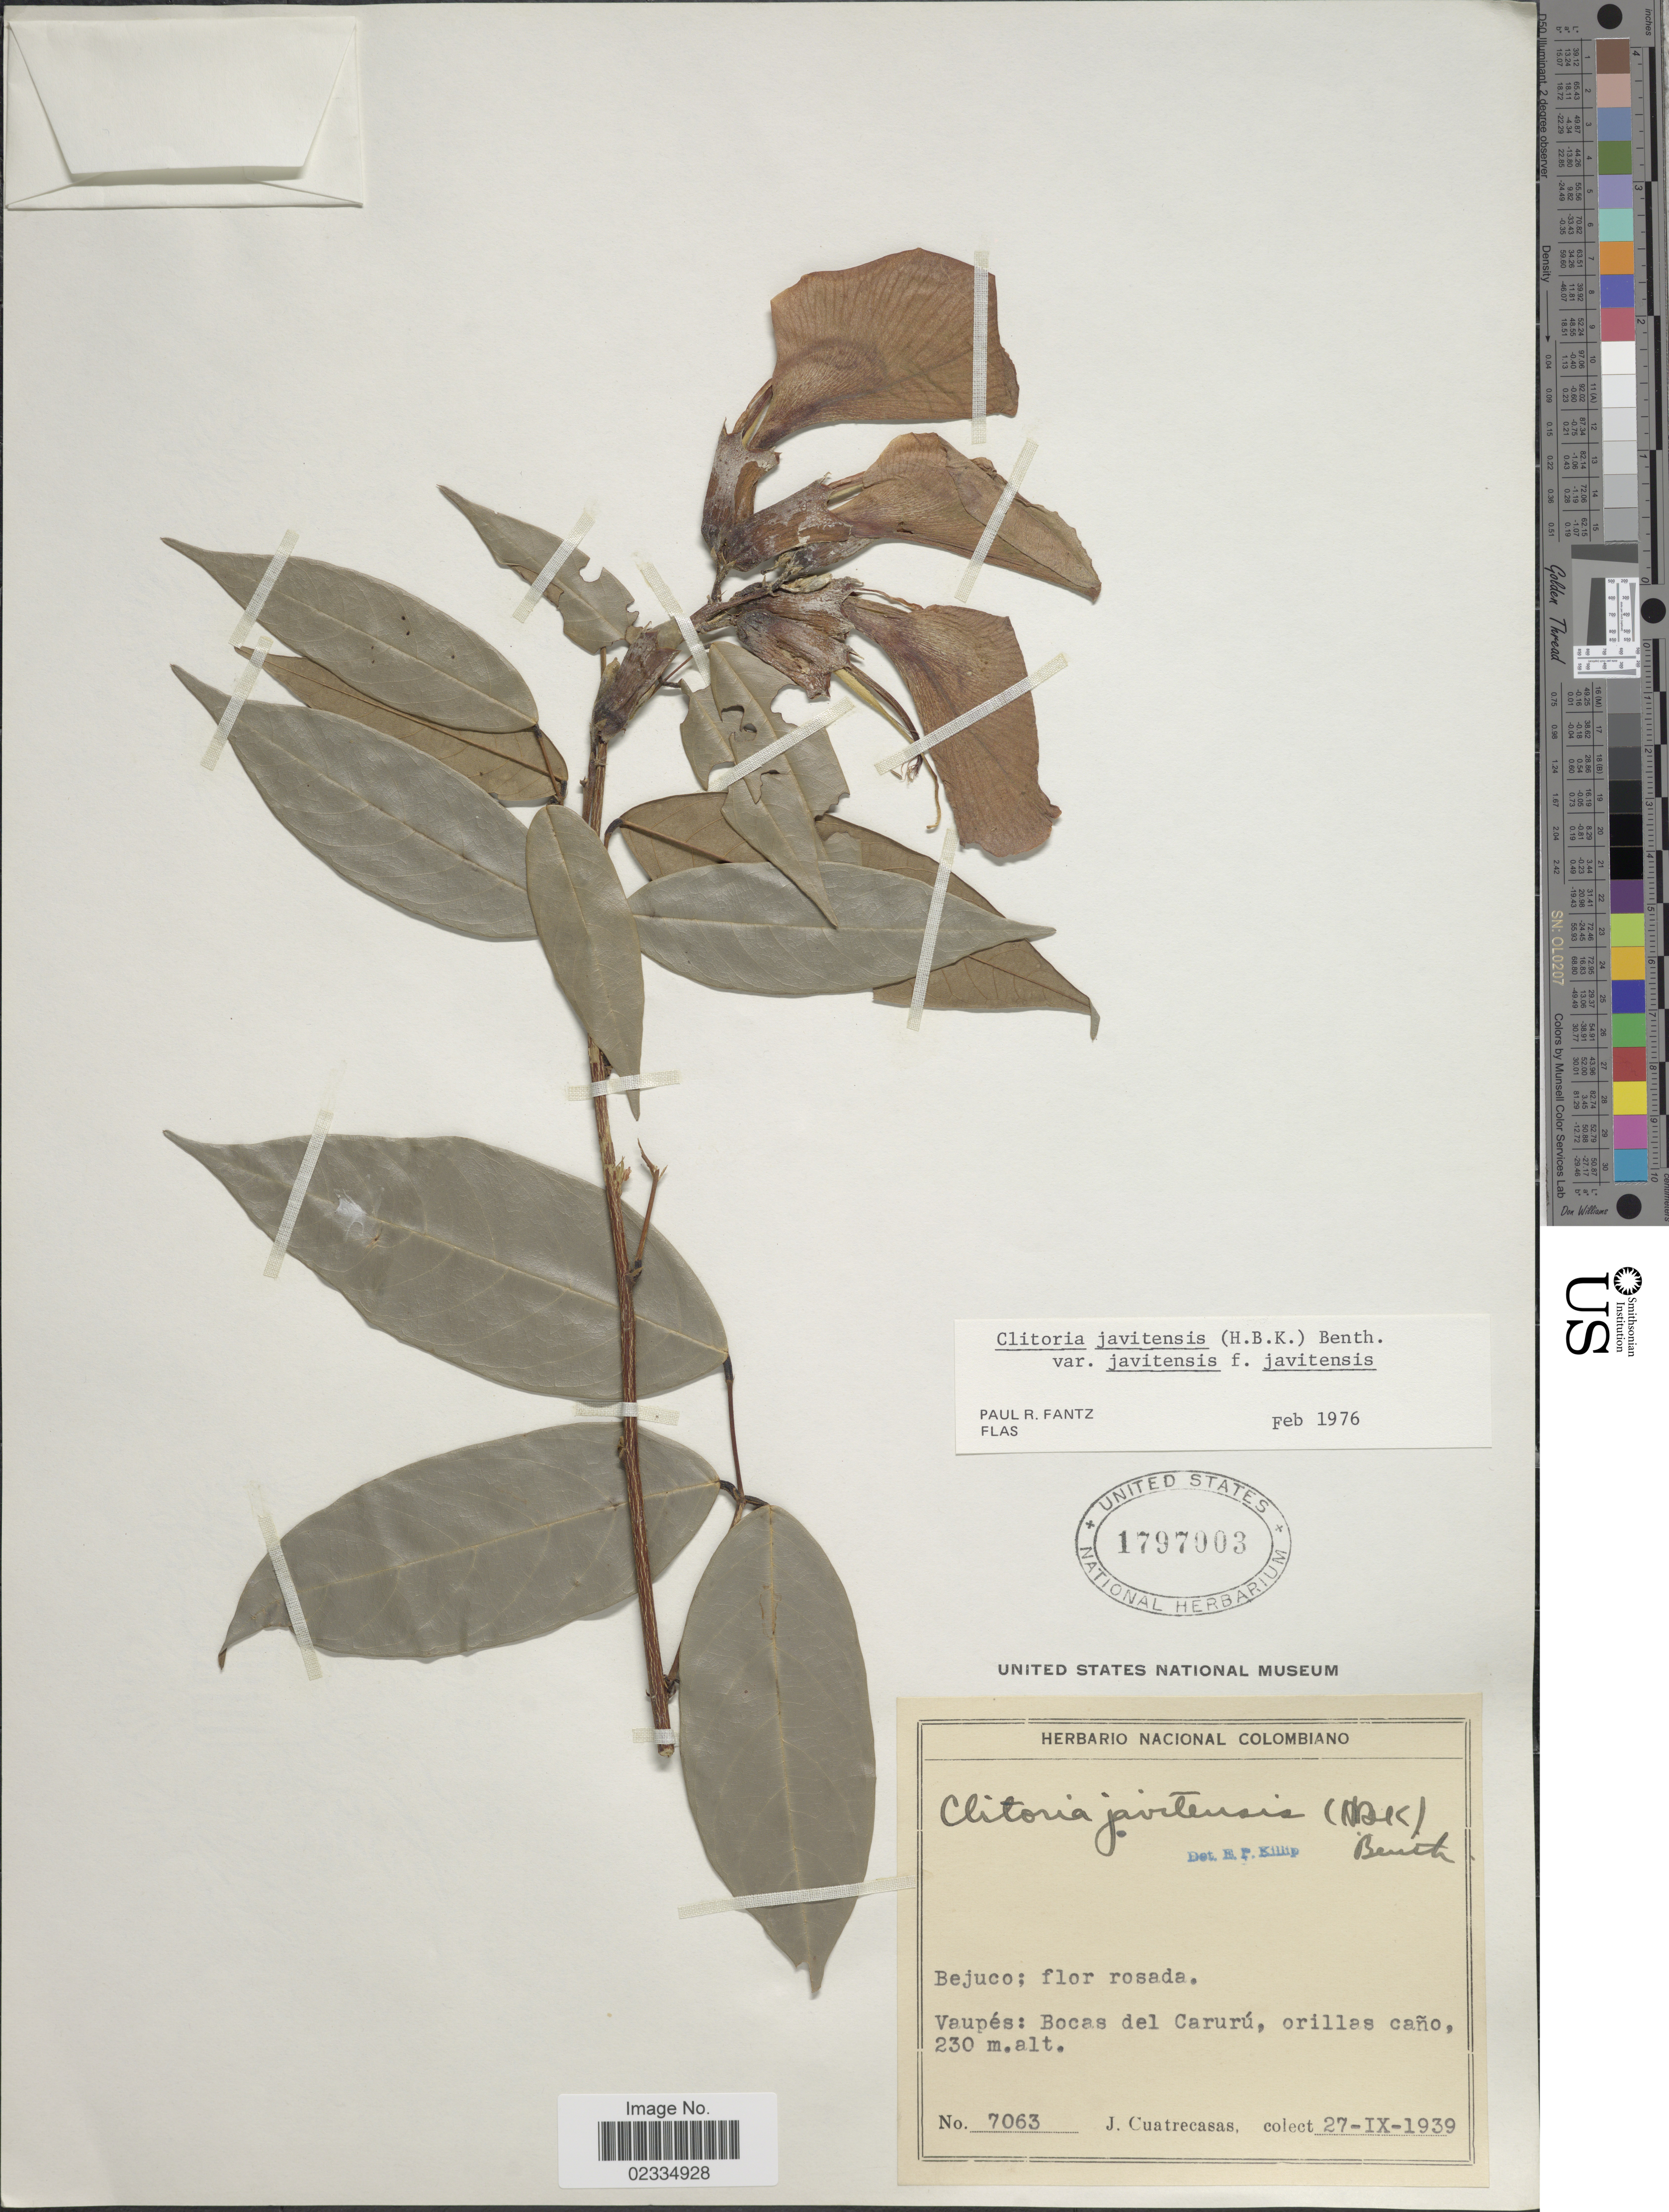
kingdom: Plantae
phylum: Tracheophyta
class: Magnoliopsida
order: Fabales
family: Fabaceae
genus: Clitoria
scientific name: Clitoria javitensis f. javitensis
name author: (Kunth) Benth.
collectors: J. Cuatrecasas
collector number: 7063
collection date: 1939-09-27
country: Colombia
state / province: Vaupés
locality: Bocas del Caruru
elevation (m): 230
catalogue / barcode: US 1797003